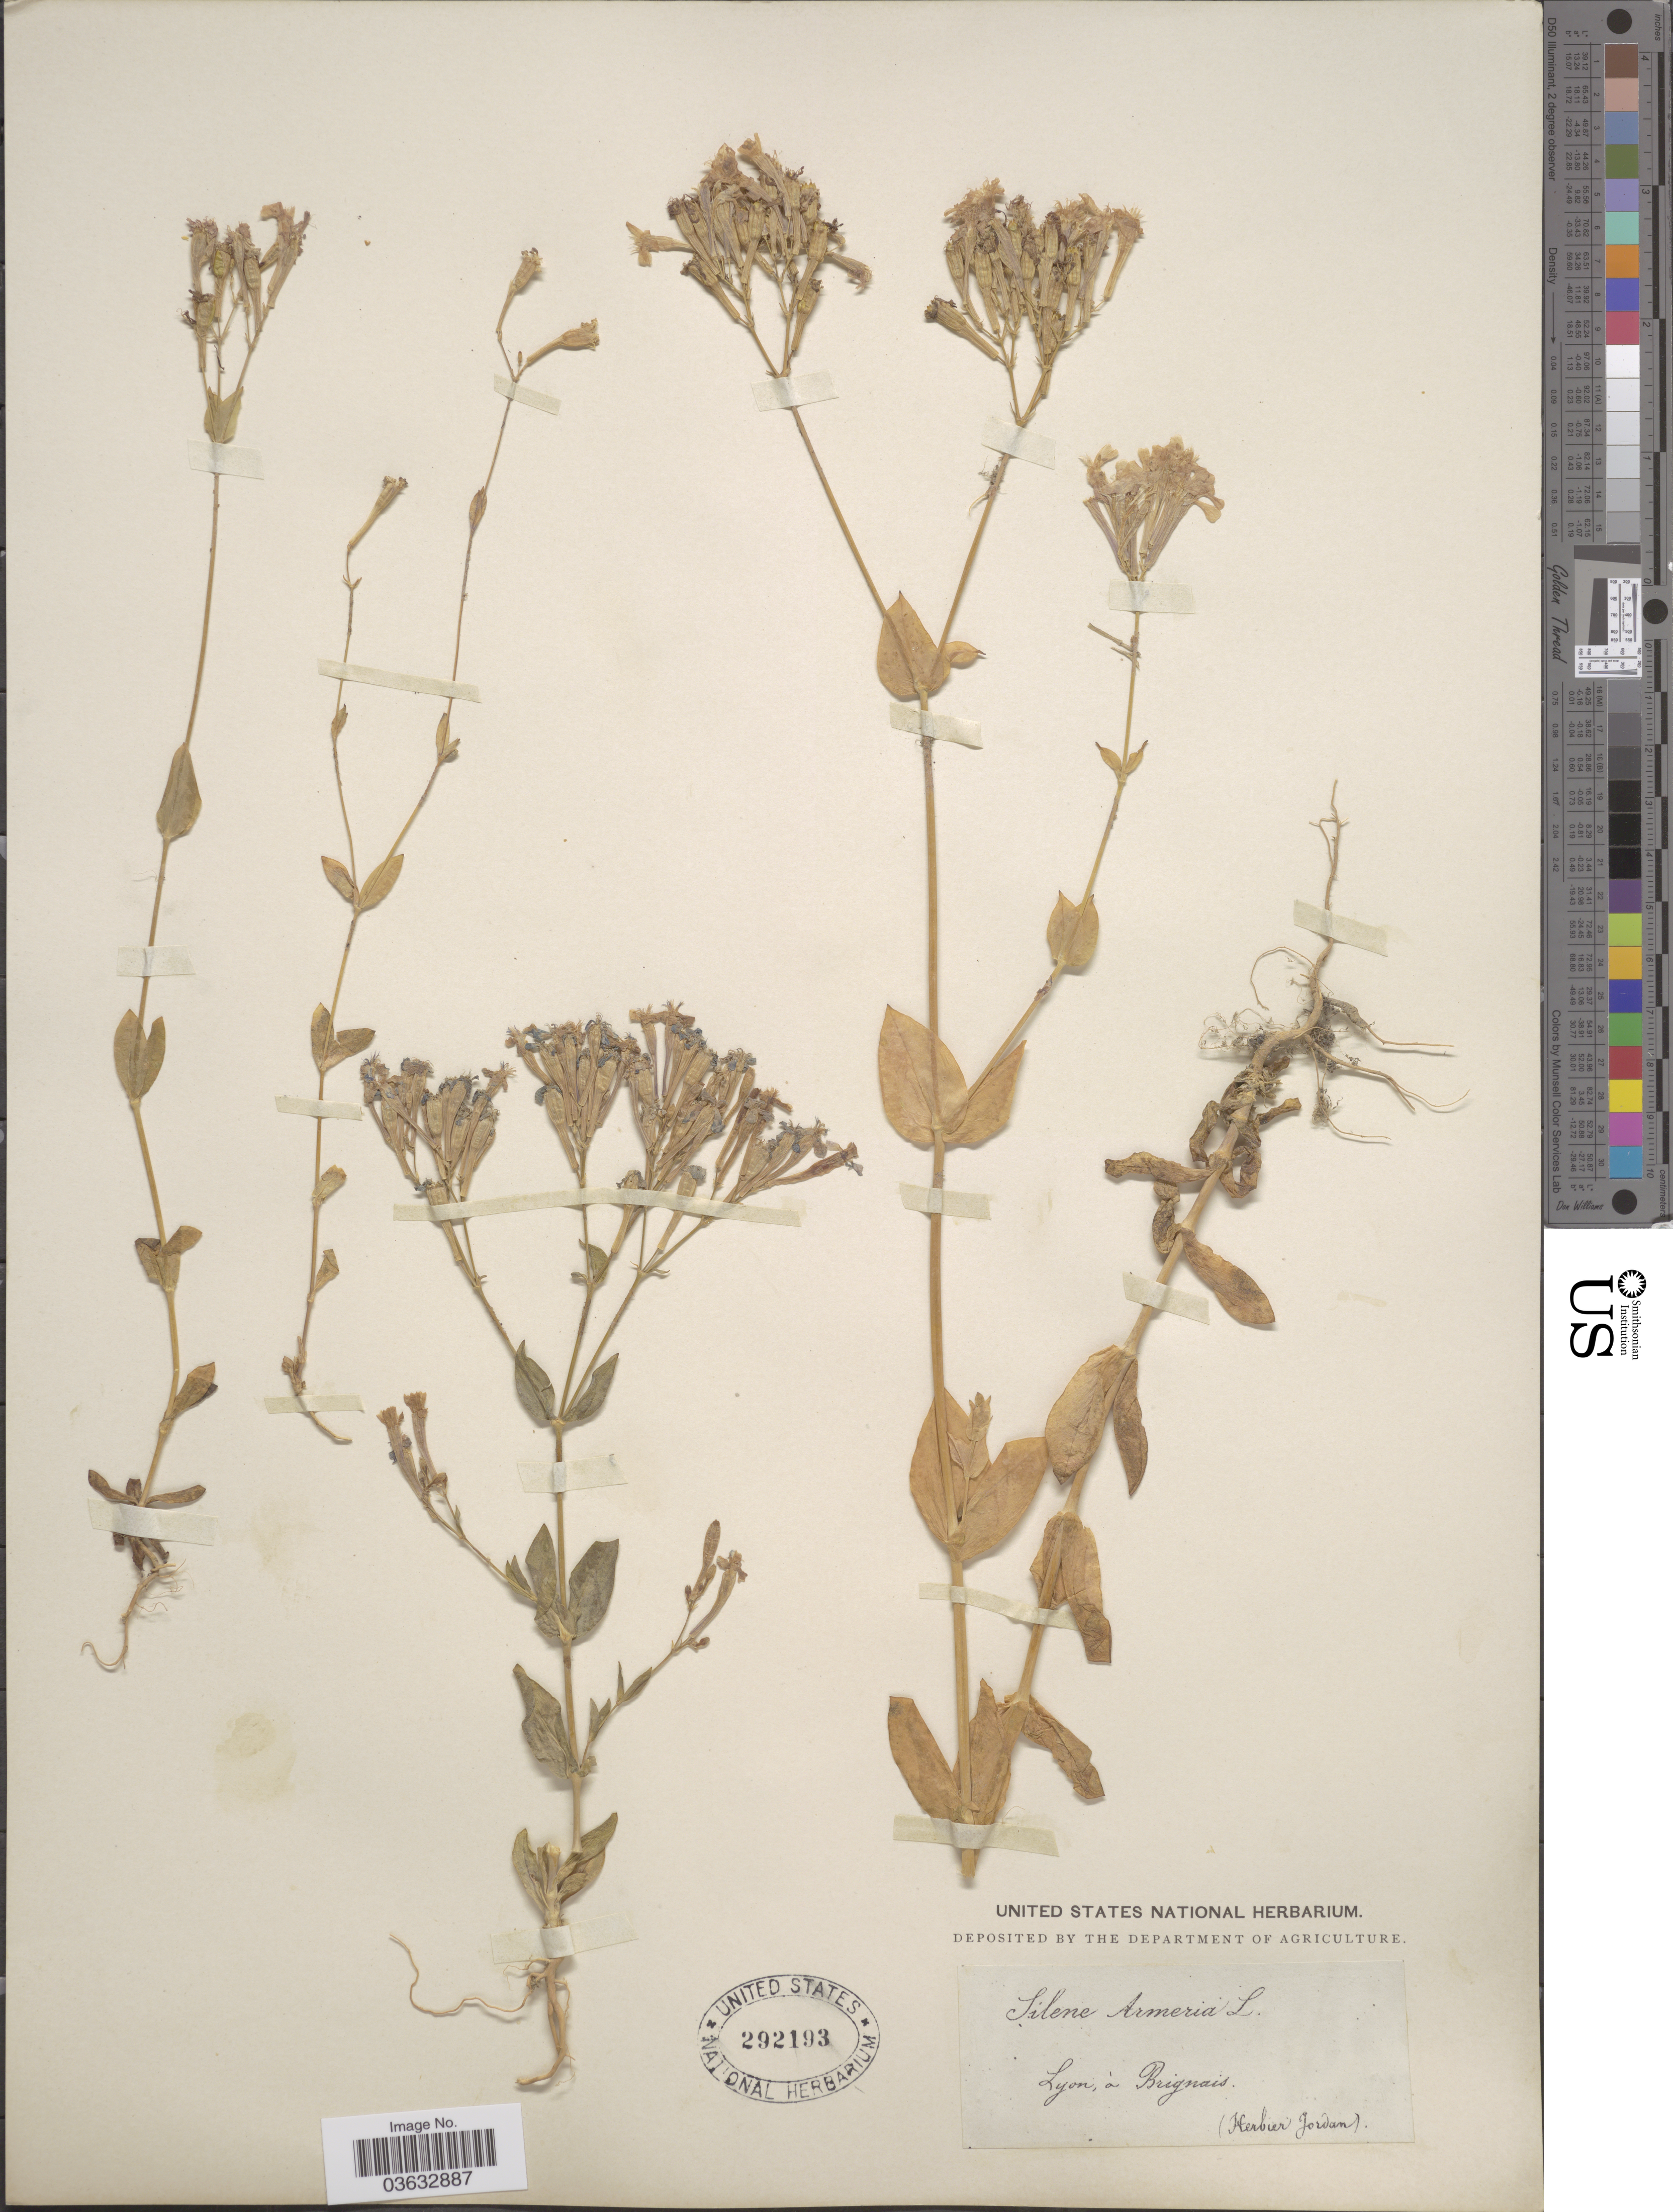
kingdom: Plantae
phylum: Tracheophyta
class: Magnoliopsida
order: Caryophyllales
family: Caryophyllaceae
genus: Atocion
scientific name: Atocion armeria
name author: (L.) Raf.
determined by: U.S. National Herbarium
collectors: ex herb. Jordan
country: France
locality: Lyon, à Brignais.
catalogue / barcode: US 292193